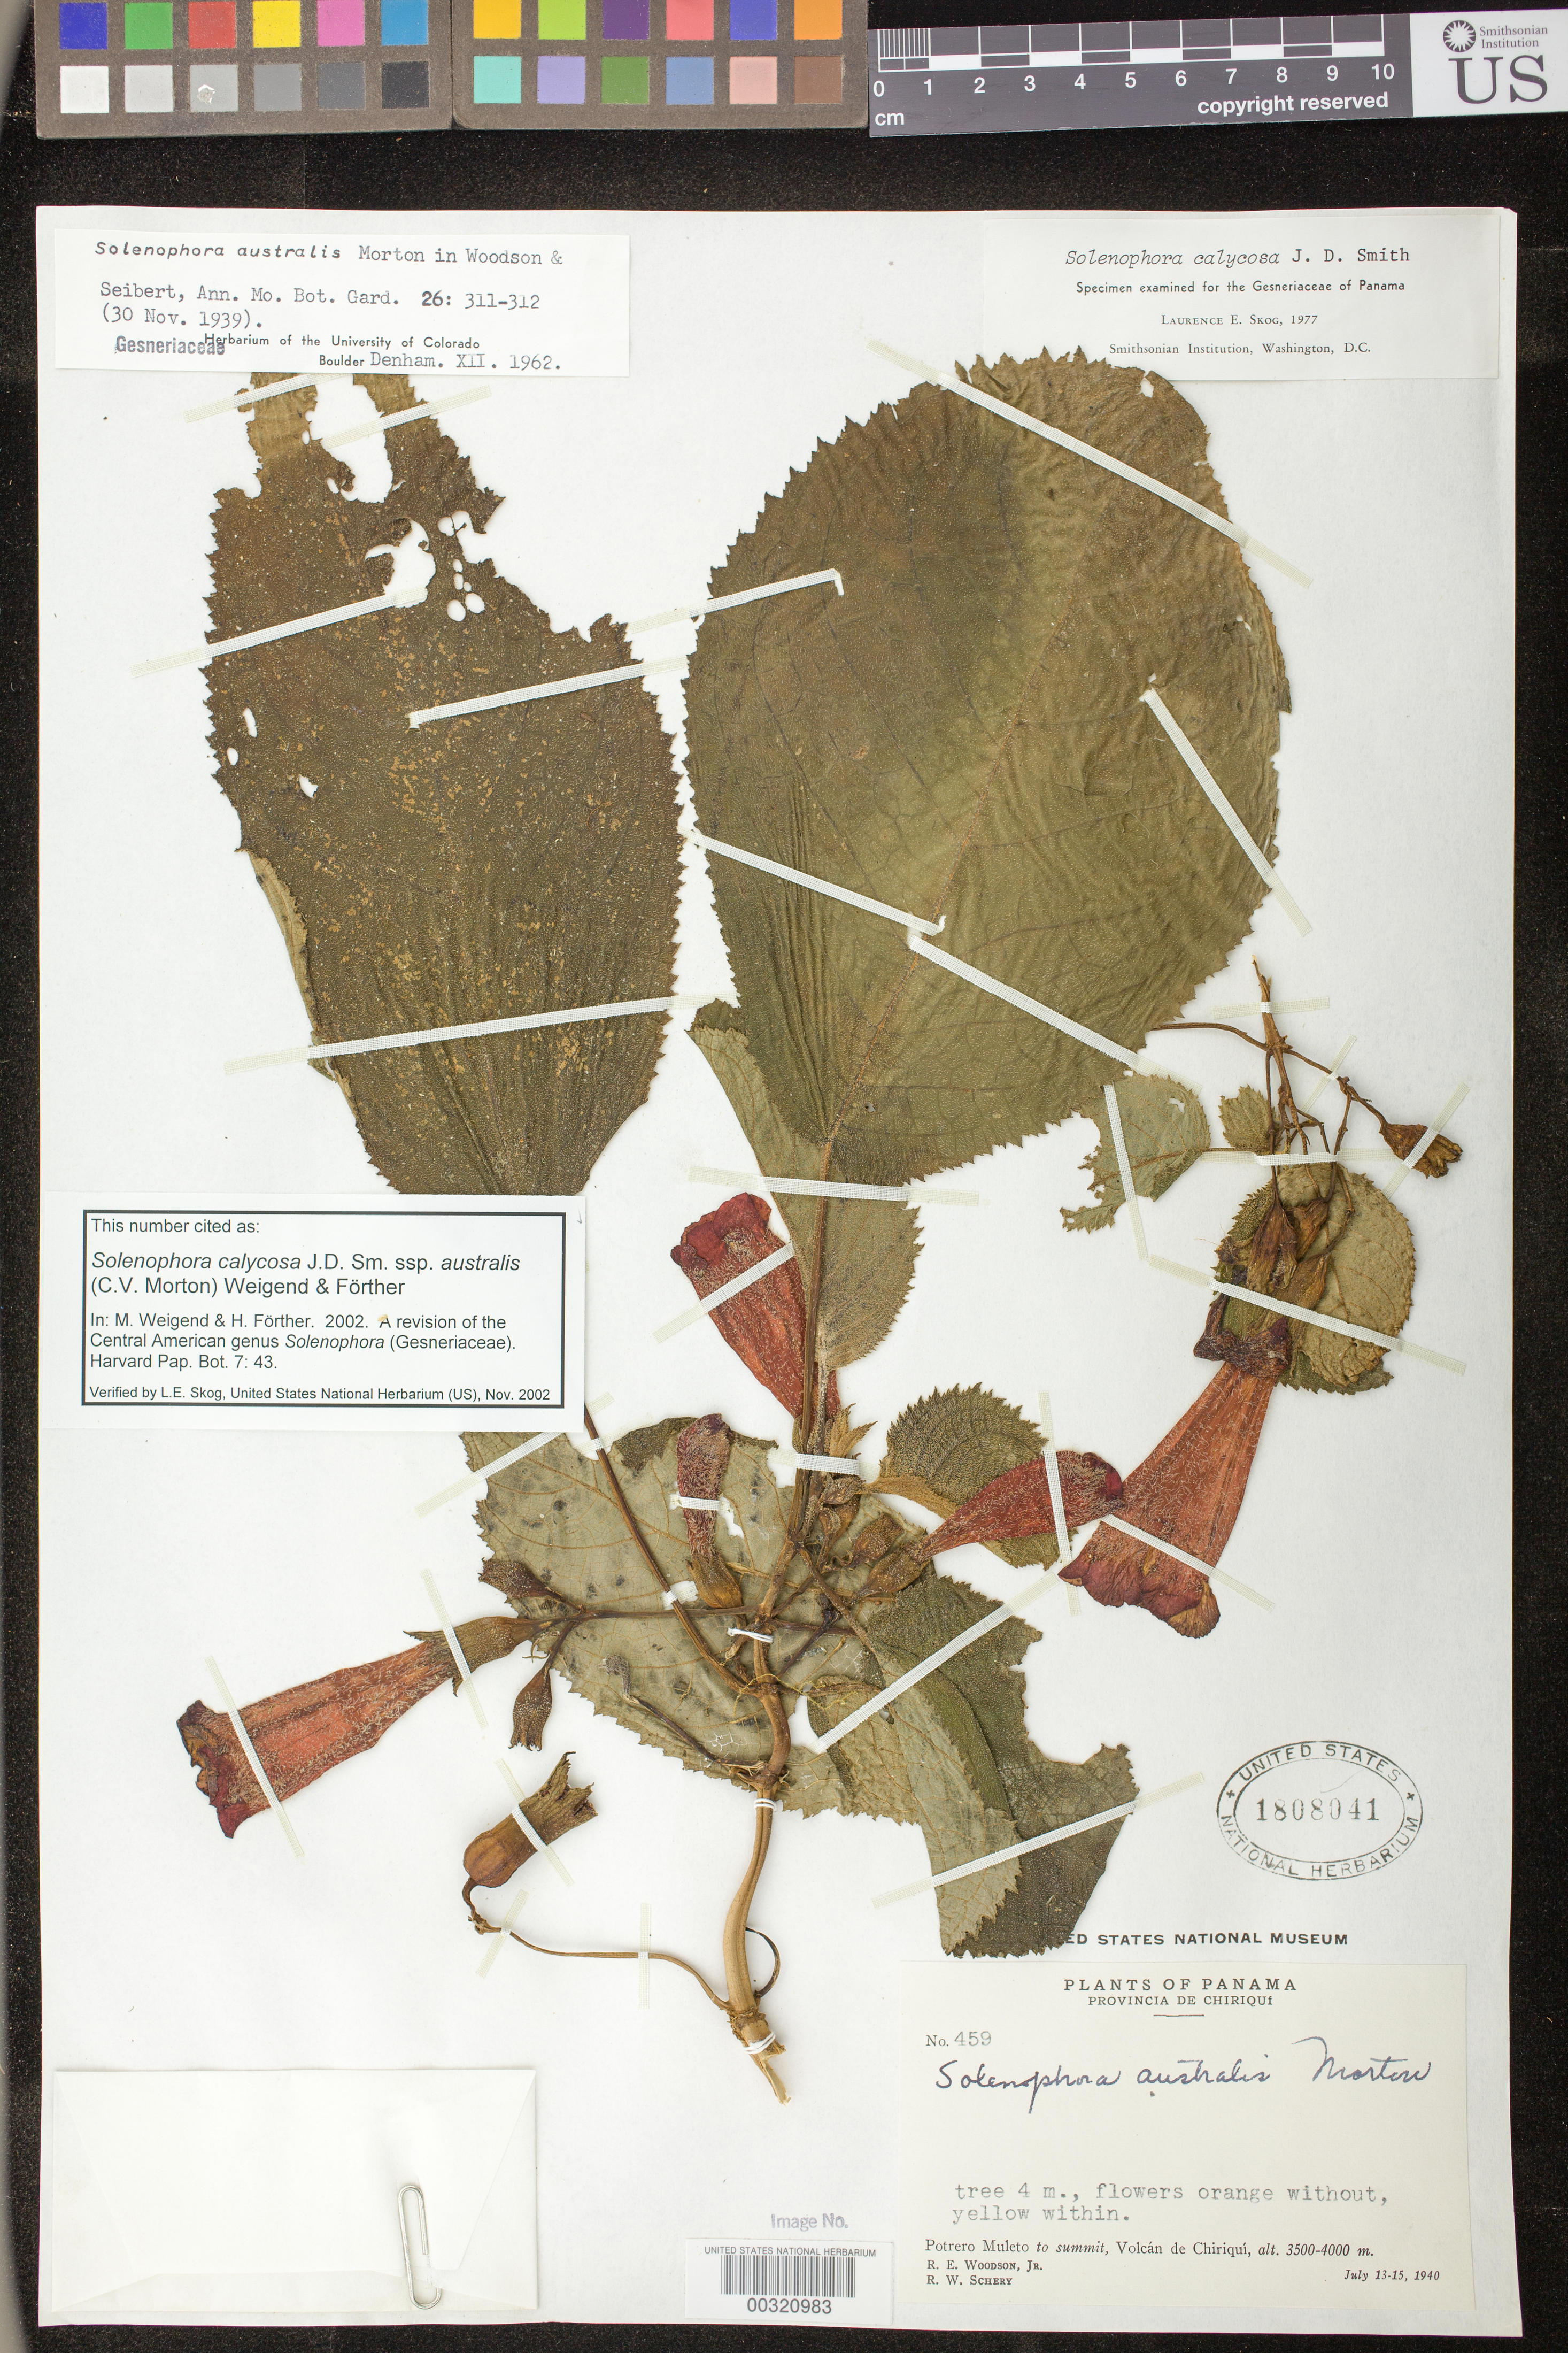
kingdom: Plantae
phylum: Tracheophyta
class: Magnoliopsida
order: Lamiales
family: Gesneriaceae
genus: Solenophora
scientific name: Solenophora calycosa subsp. australis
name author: (C.V. Morton) Weigend & Förther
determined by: Weigend; Förther, Harald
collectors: R. E. Woodson & R. W. Schery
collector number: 459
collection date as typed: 13-15 Jul 1940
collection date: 1940-07-13/1940-07-15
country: Panama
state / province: Chiriquí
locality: Potrero Muleto to summit, Volcán de Chiriquí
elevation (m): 3500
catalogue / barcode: US 1808041